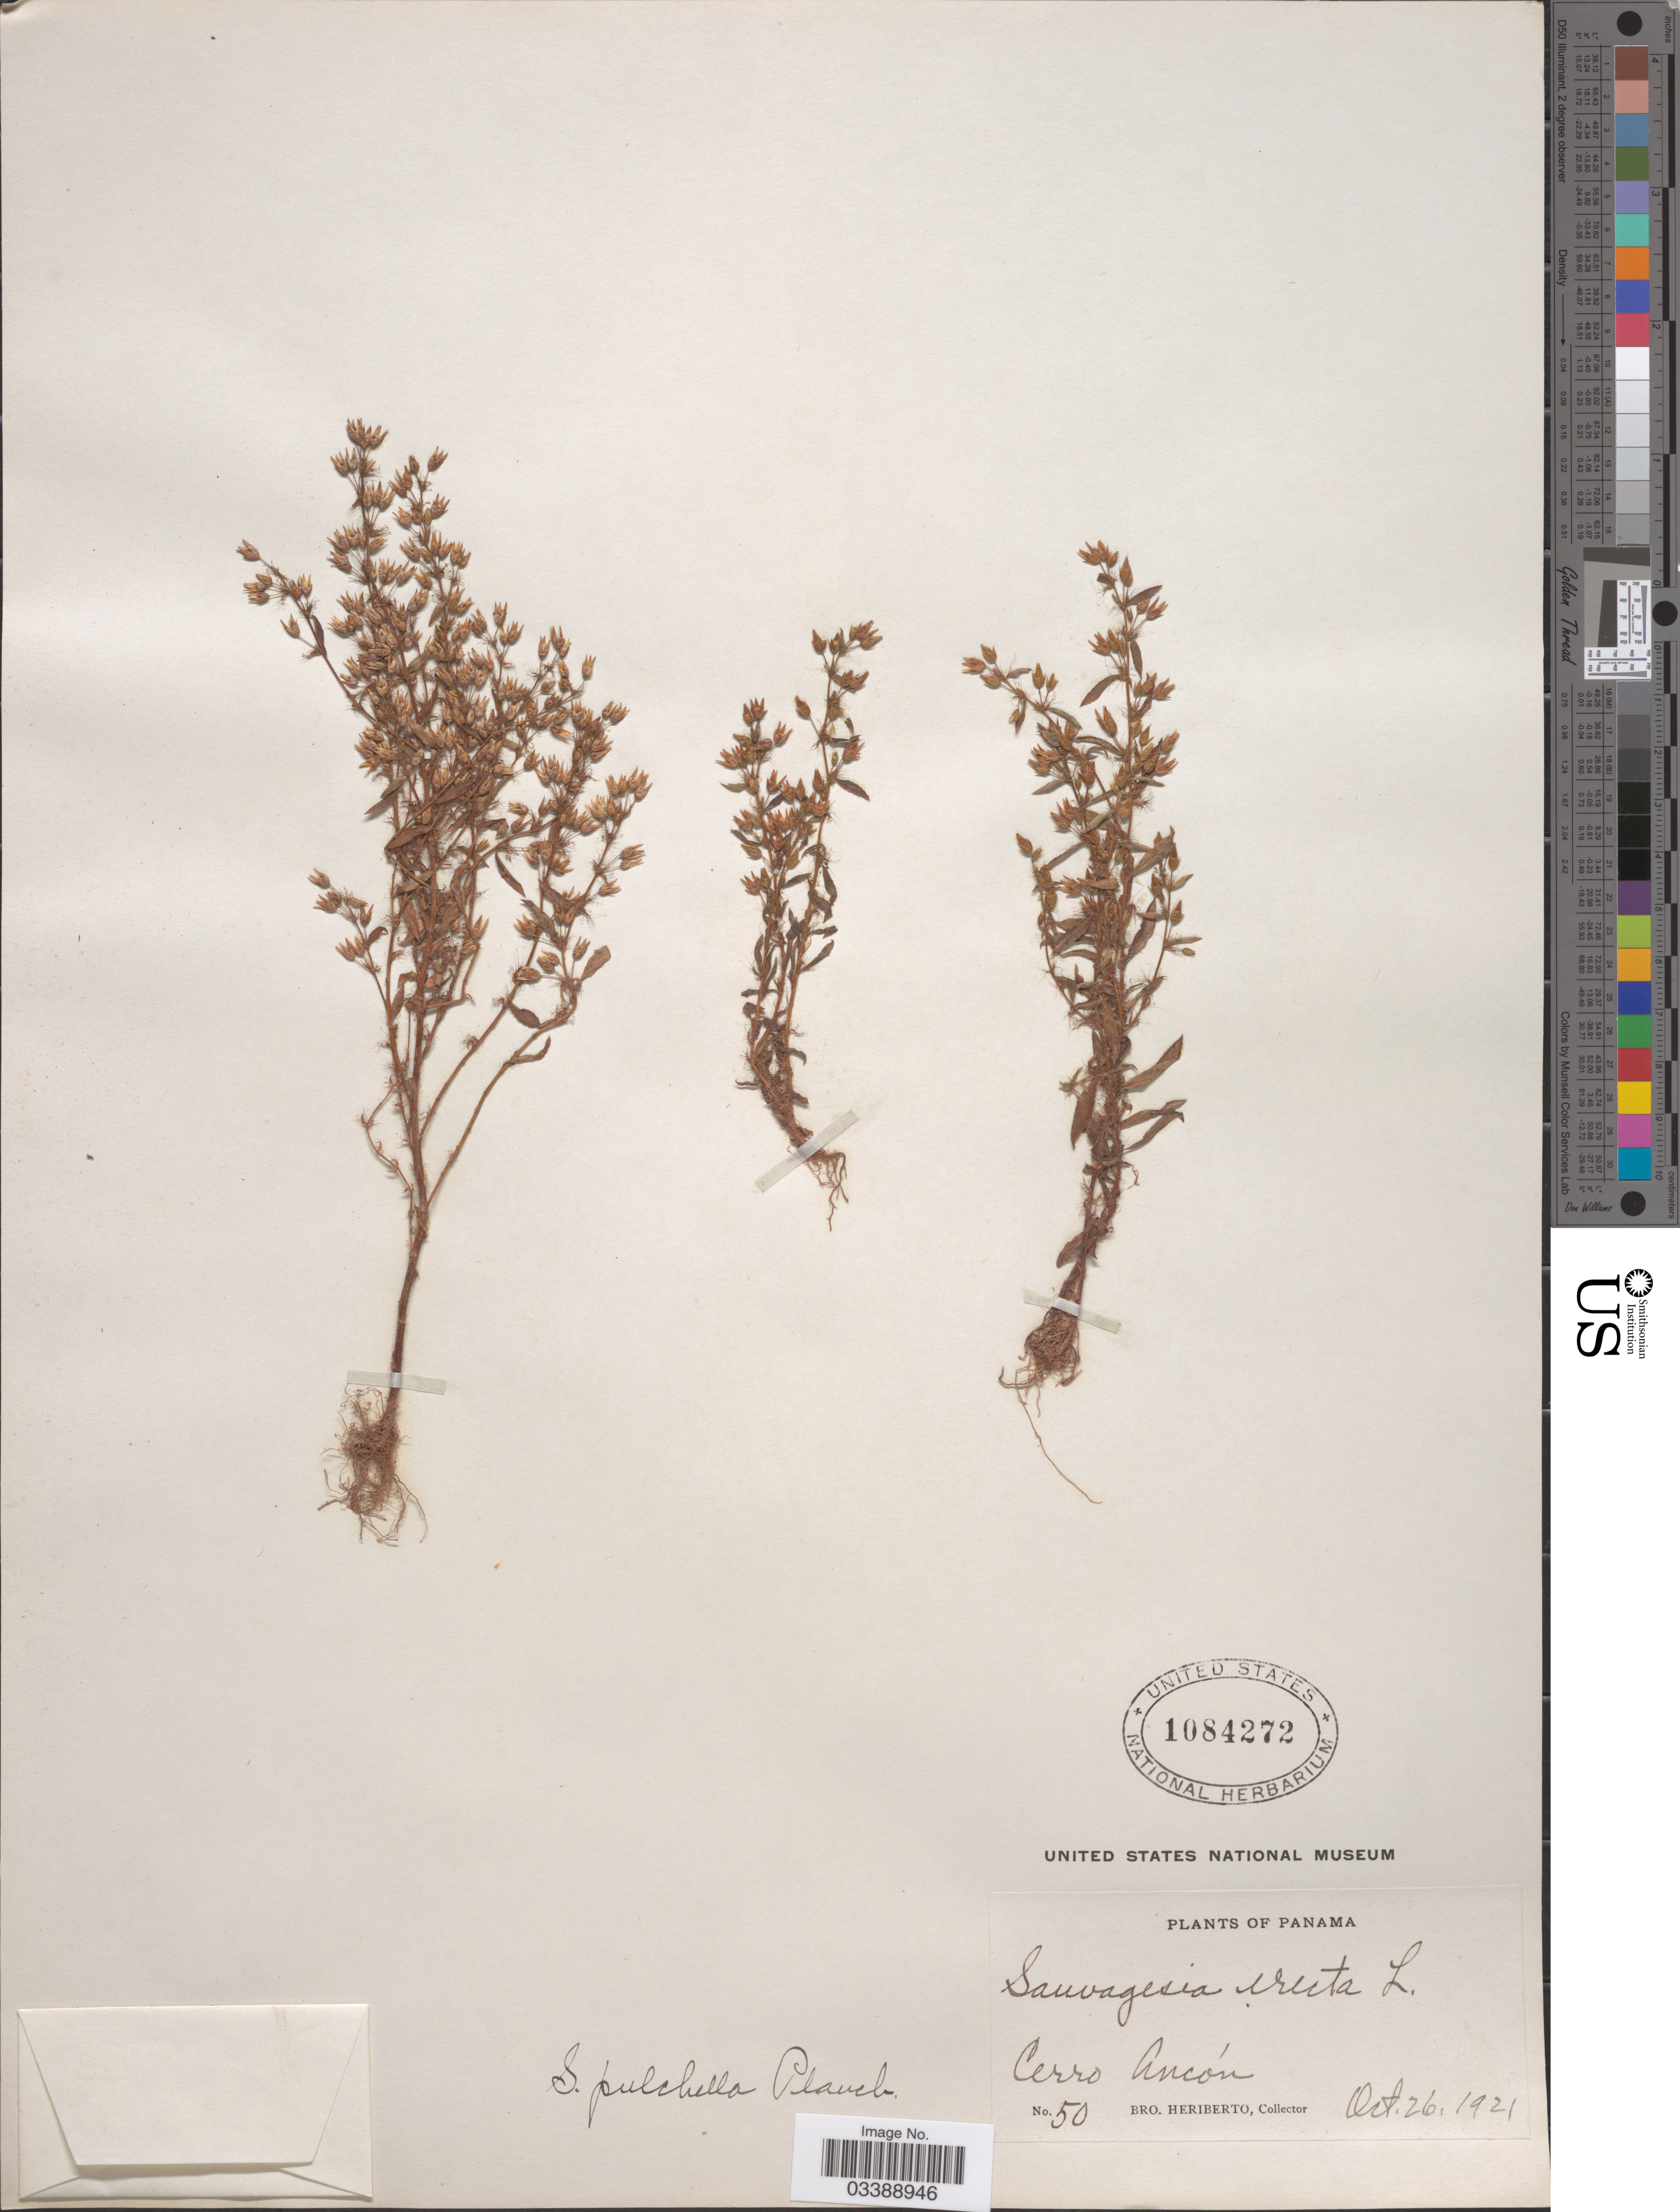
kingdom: Plantae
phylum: Tracheophyta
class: Magnoliopsida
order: Malpighiales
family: Ochnaceae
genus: Sauvagesia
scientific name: Sauvagesia pulchella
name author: Planch.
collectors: B. Heriberto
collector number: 50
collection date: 1921-10-26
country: Panama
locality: Cerro Ancón.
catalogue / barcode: US 1084272